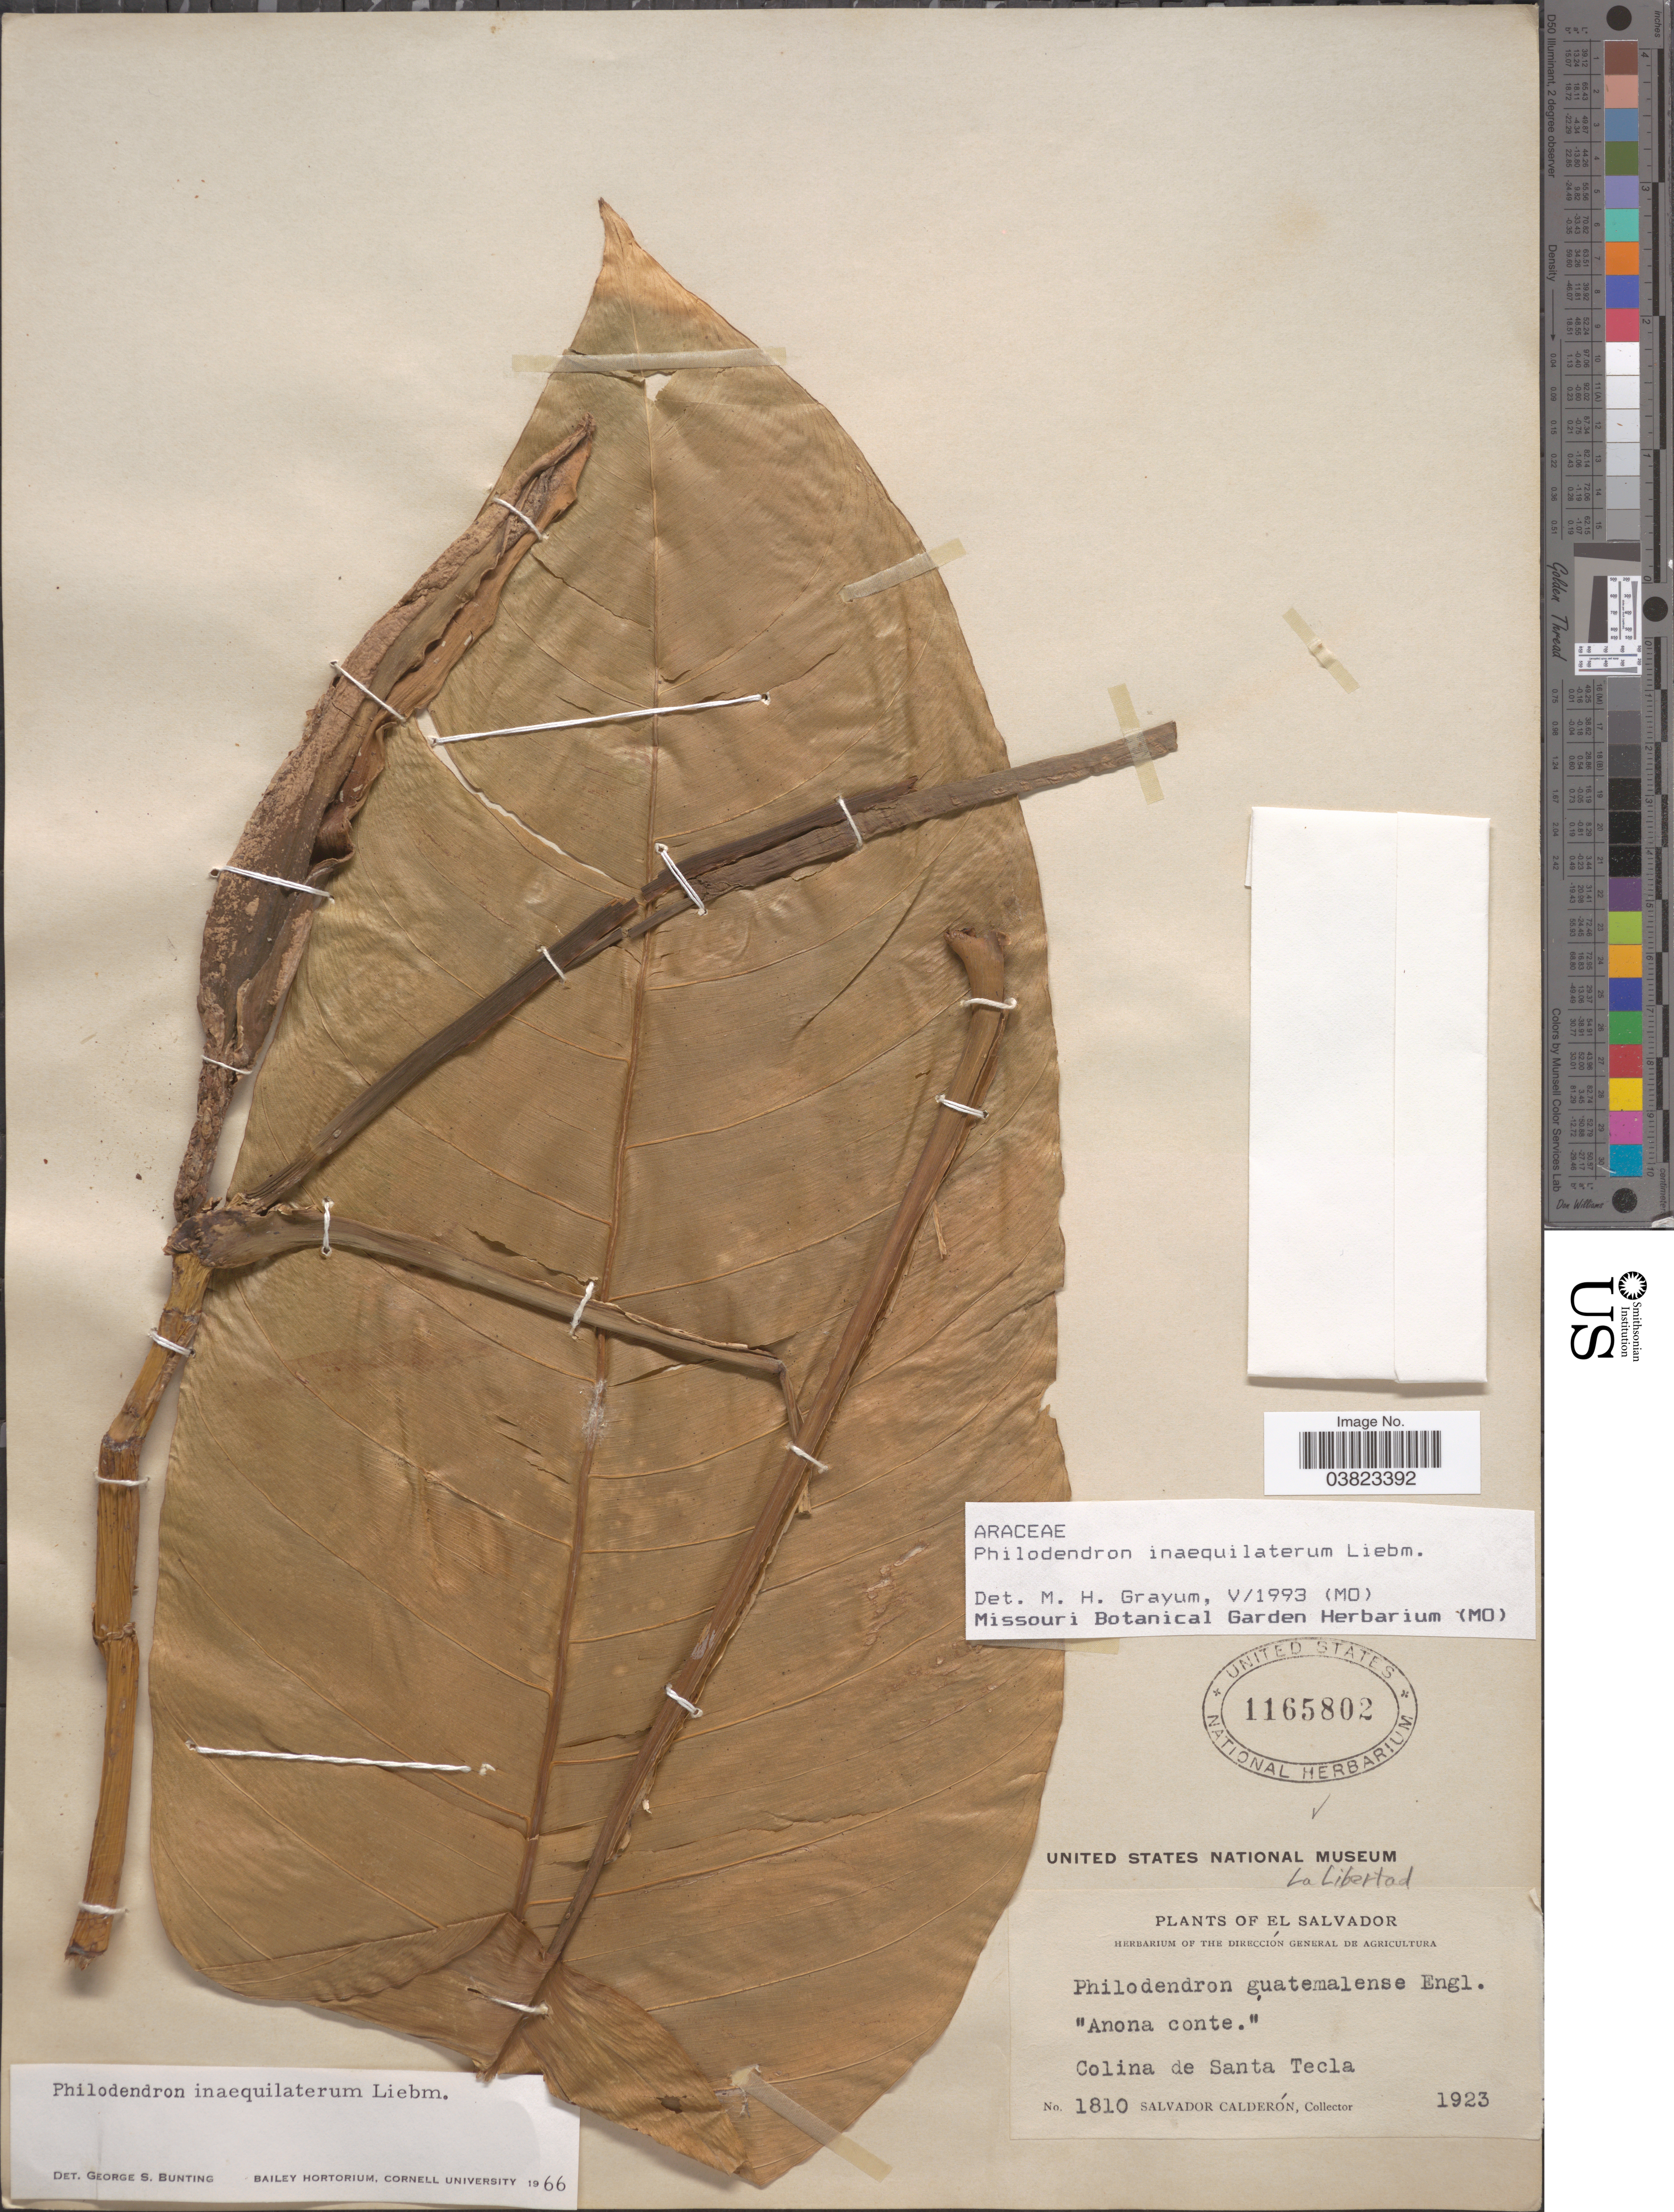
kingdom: Plantae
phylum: Tracheophyta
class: Liliopsida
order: Alismatales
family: Araceae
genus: Philodendron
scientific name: Philodendron inaequilaterum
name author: Liebm.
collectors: S. Calderón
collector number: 1810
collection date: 1923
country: El Salvador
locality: Colina de Santa Tecla.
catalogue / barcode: US 1165802